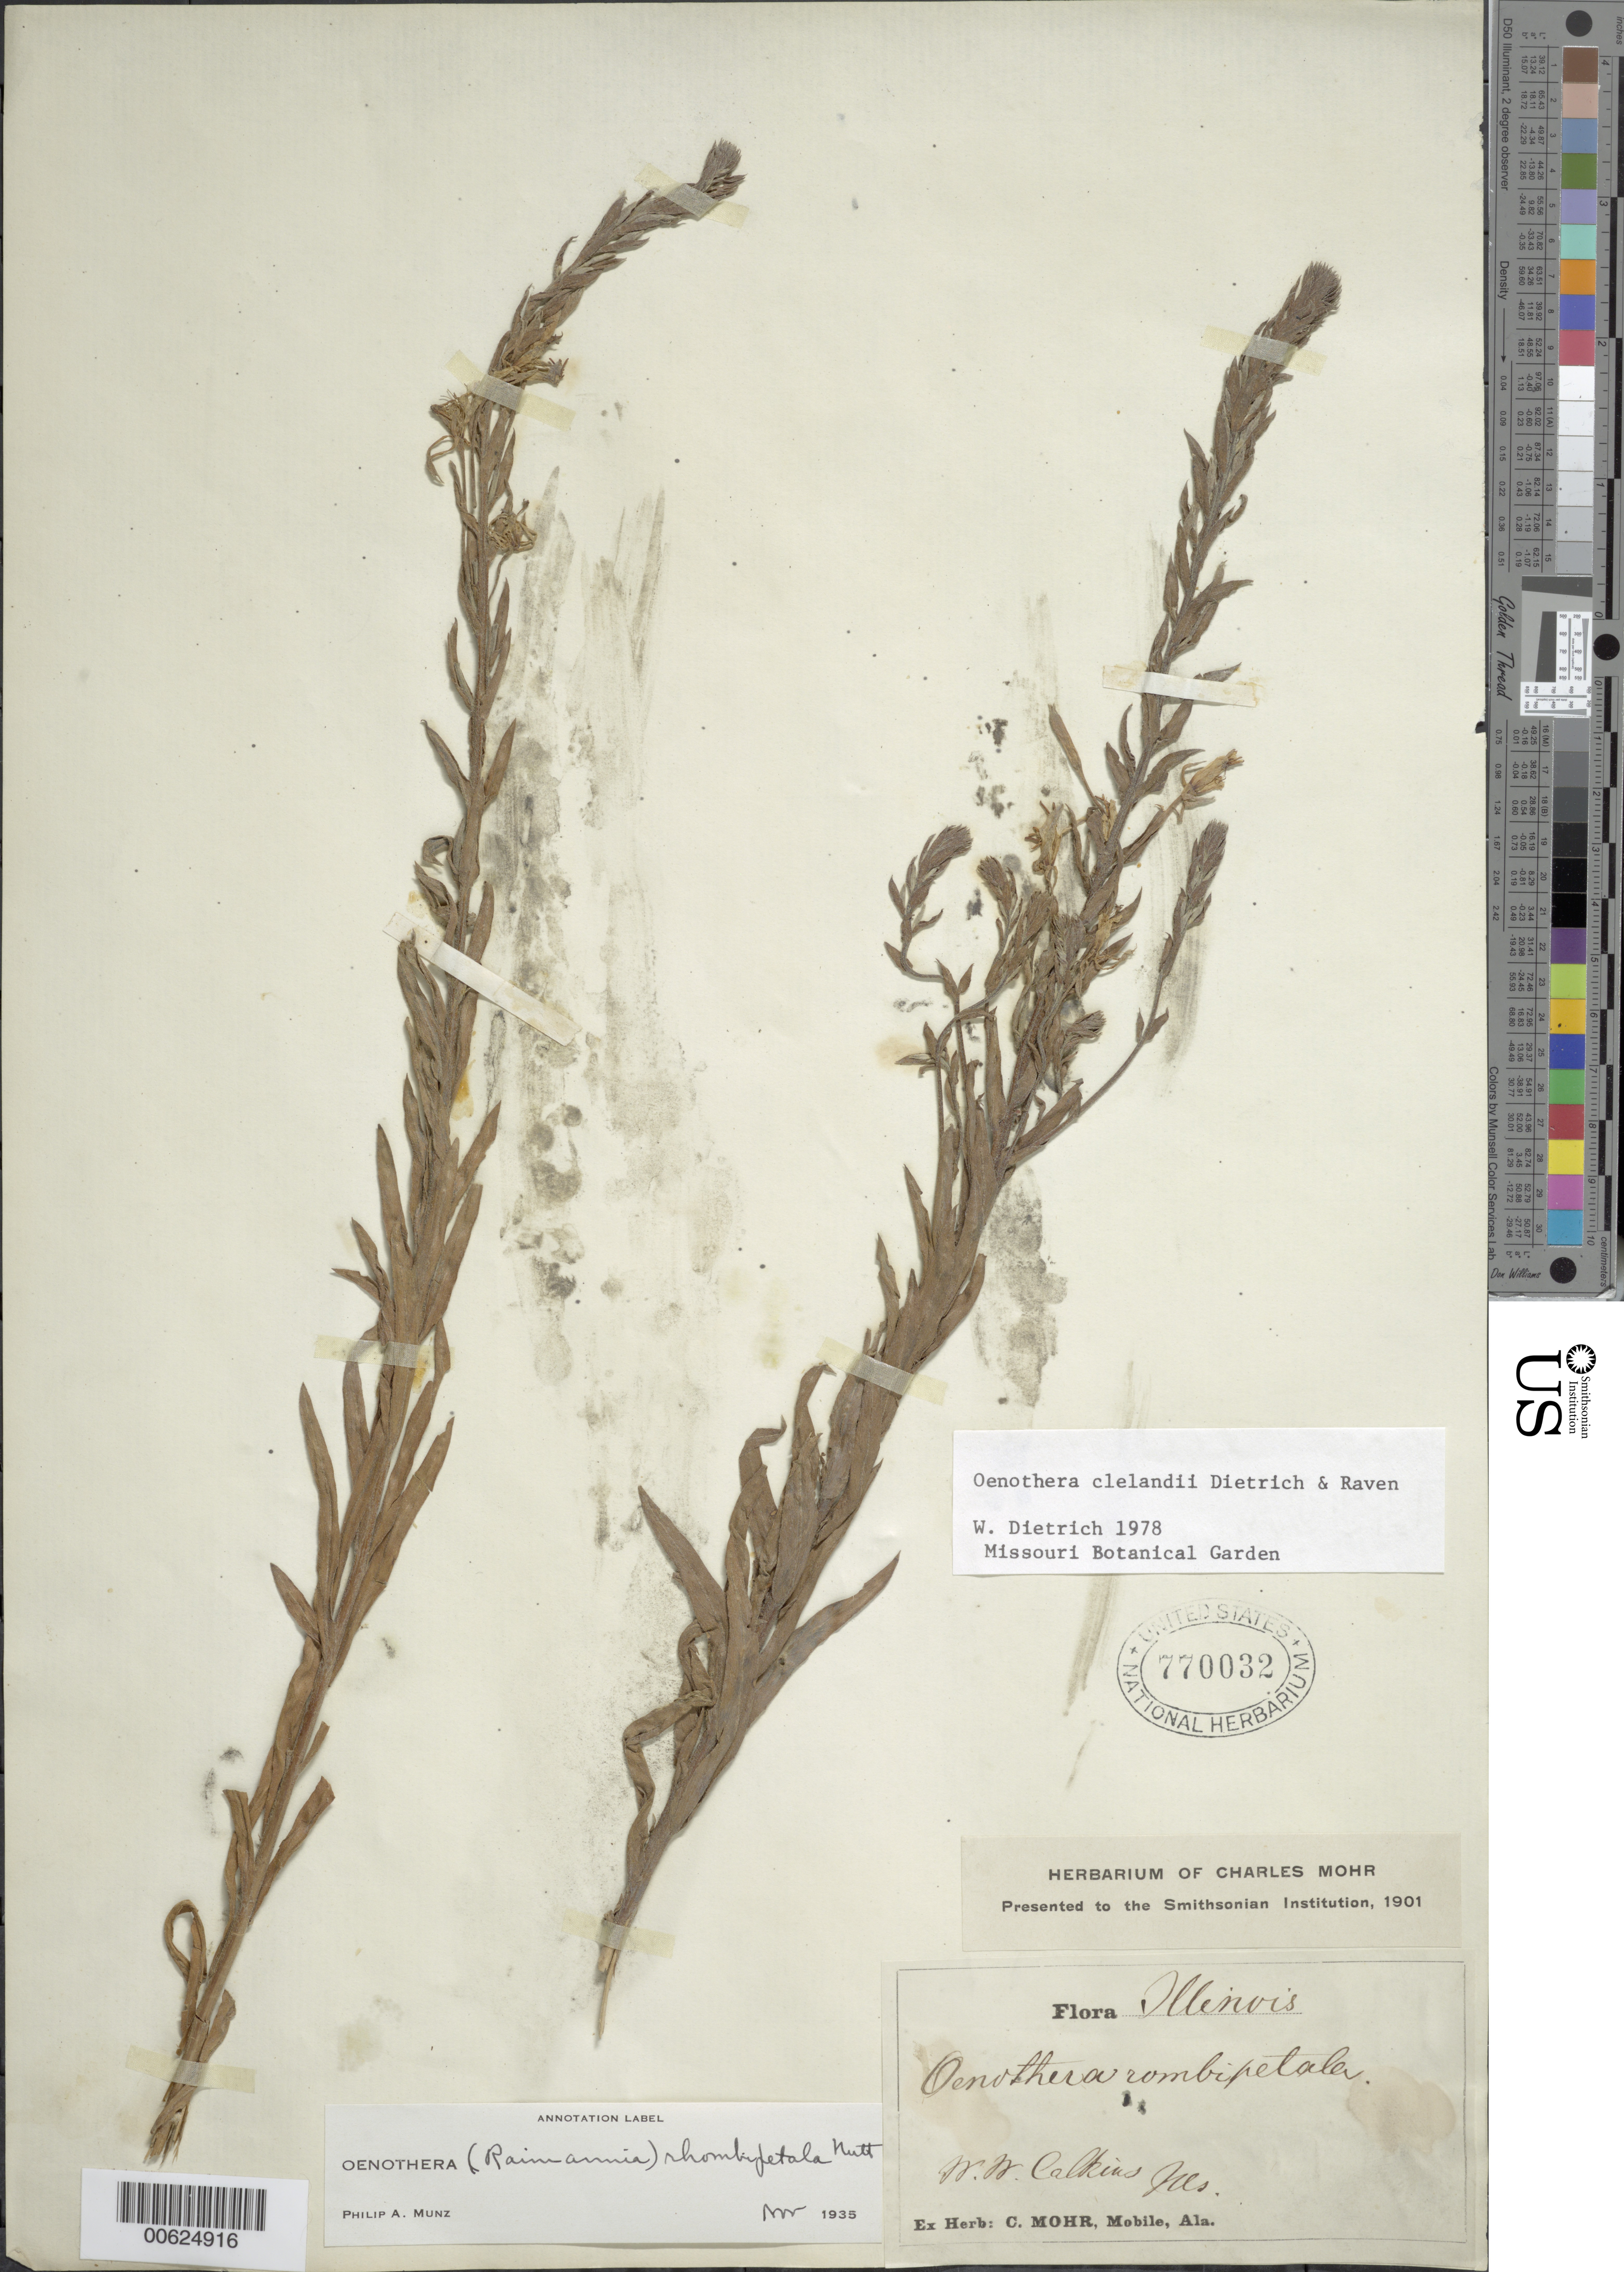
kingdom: Plantae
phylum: Tracheophyta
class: Magnoliopsida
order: Myrtales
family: Onagraceae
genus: Oenothera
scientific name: Oenothera clelandii W. Dietr., P.H. Raven & W.L. Wagner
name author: W. Dietr. et al.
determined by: Dietrich, W.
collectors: W. Calkins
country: United States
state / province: Illinois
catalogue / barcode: US 770032